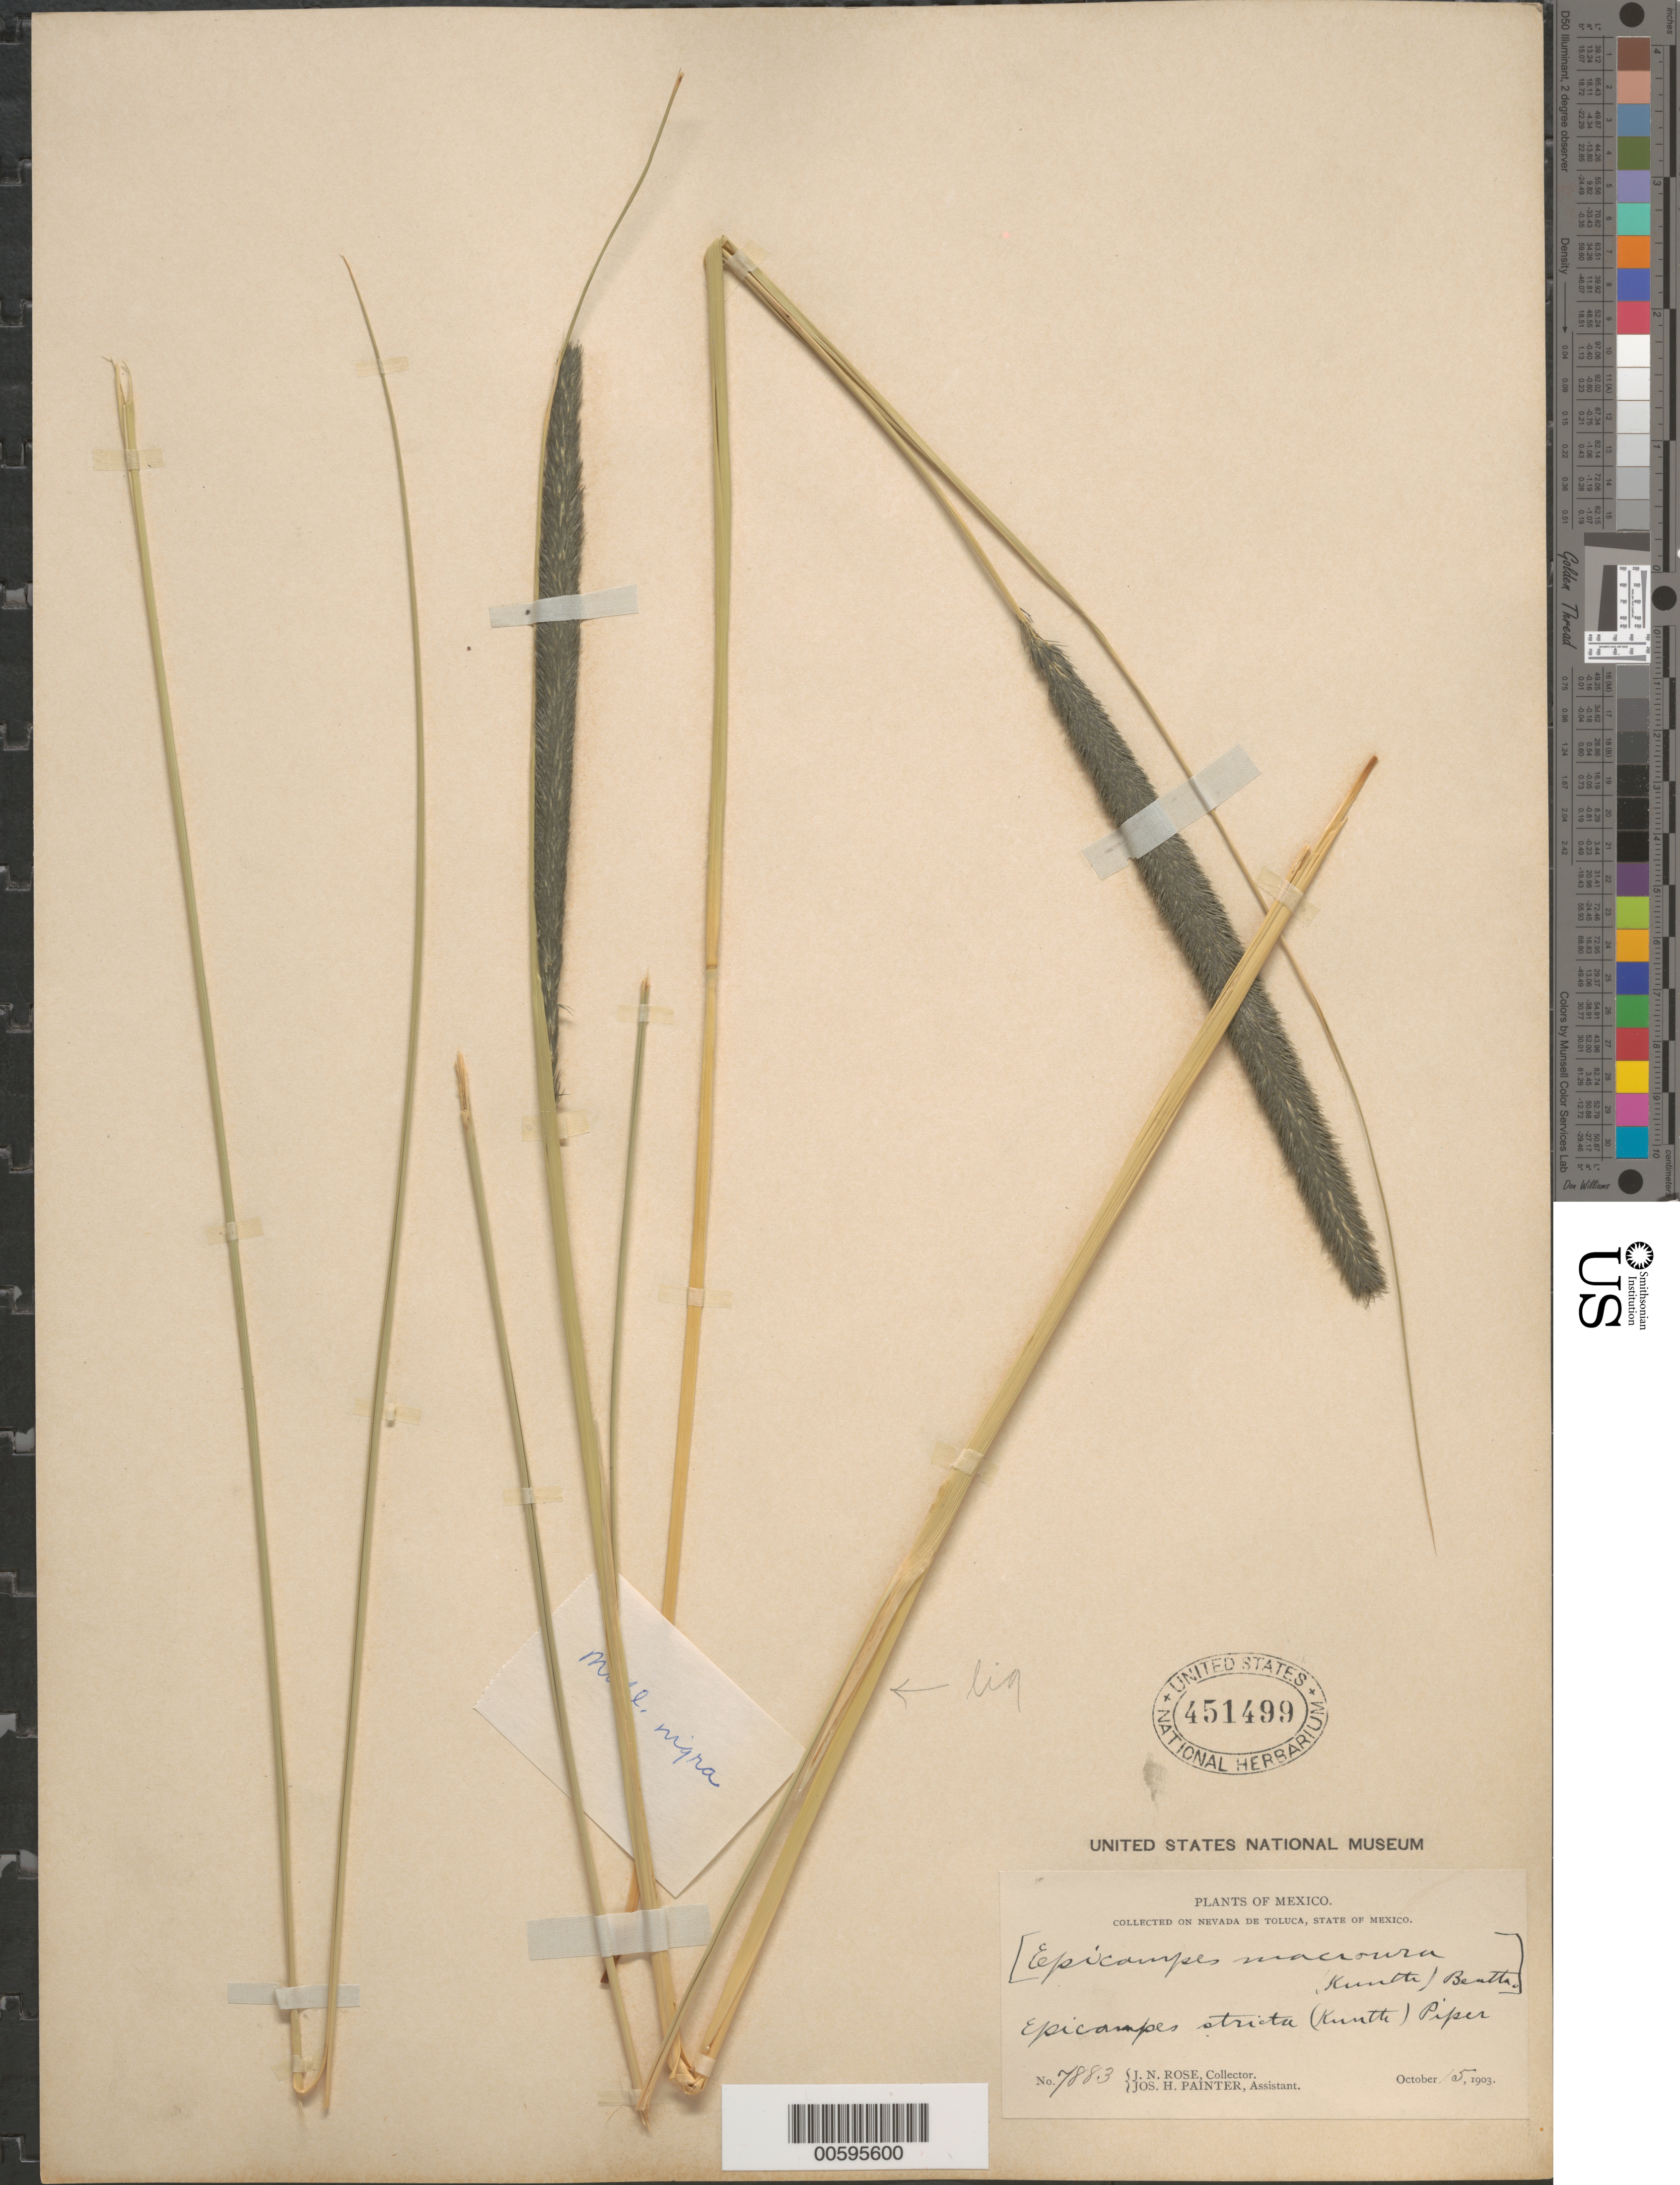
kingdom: Plantae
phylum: Tracheophyta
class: Liliopsida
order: Poales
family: Poaceae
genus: Muhlenbergia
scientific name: Muhlenbergia nigra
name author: Hitchc.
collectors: J. N. Rose & J. H. Painter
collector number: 7883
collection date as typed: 5 Oct 1903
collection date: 1903-10-05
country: Mexico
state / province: México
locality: Nevada de Toluca.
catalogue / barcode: US 451499